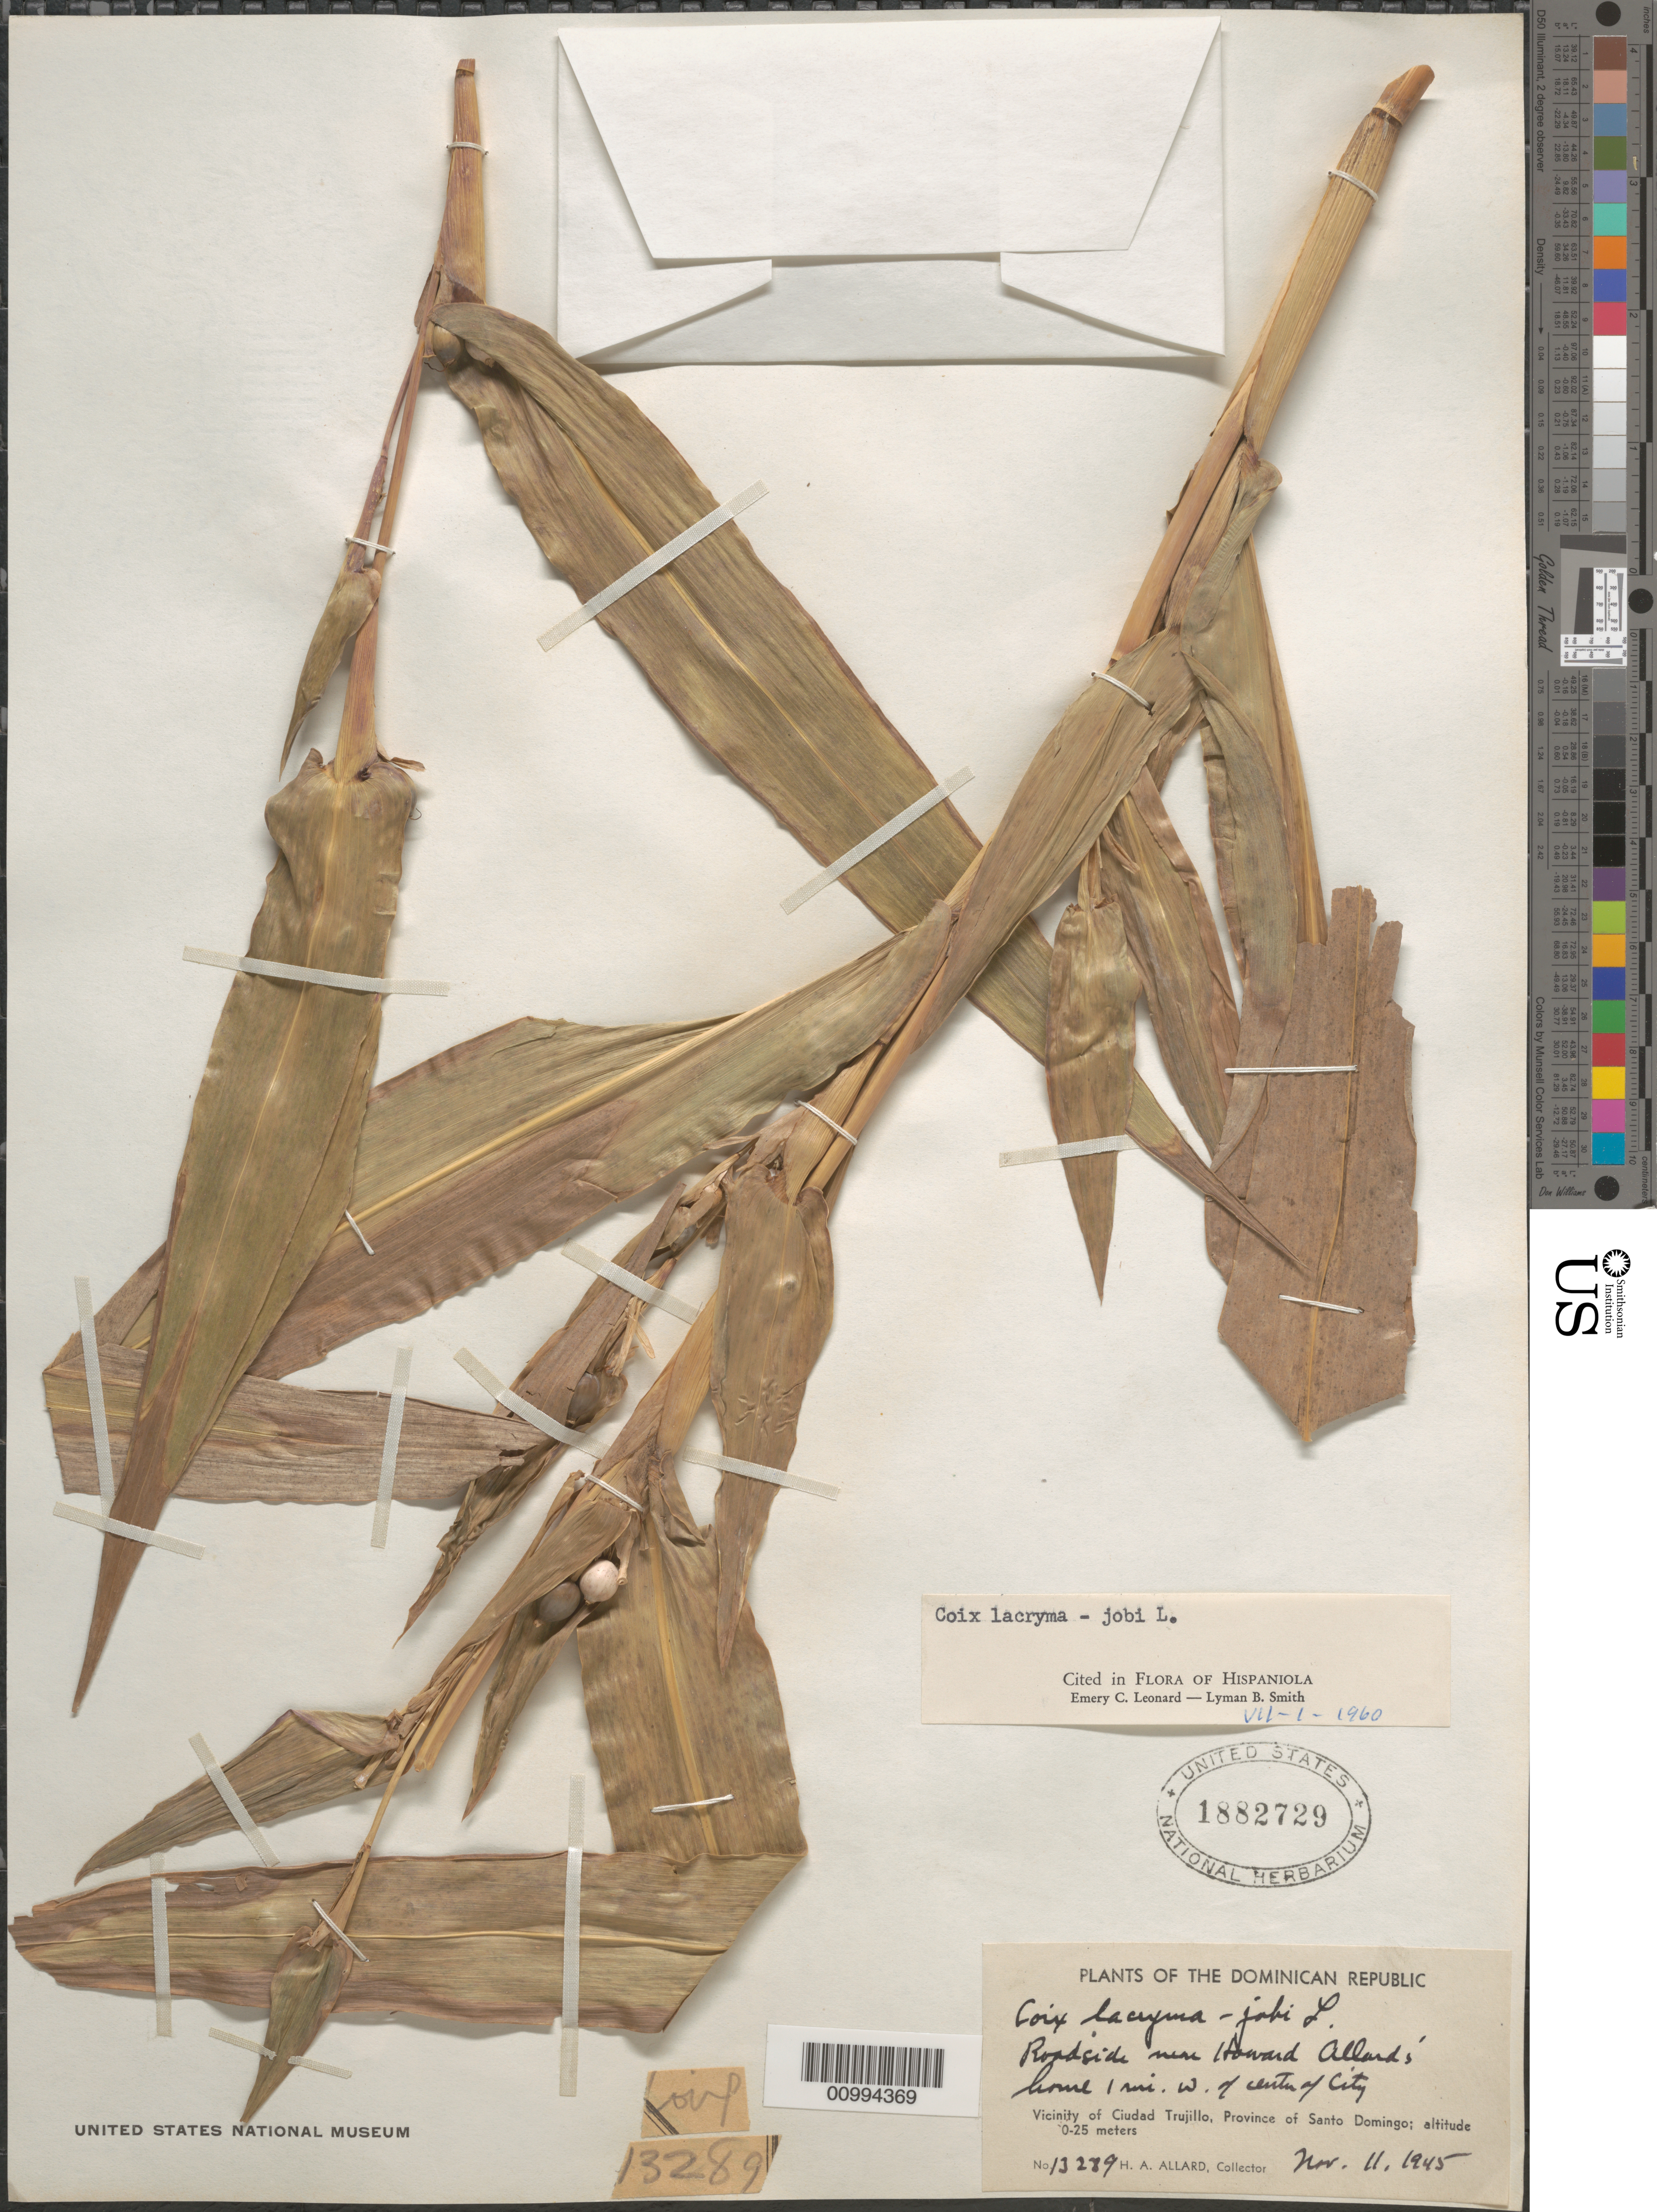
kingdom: Plantae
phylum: Tracheophyta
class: Liliopsida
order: Poales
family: Poaceae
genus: Coix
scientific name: Coix lacryma-jobi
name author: L.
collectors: H. A. Allard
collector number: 13289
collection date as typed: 11 Nov 1945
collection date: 1945-11-11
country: Dominican Republic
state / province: Distrito Nacional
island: Hispaniola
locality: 1 mile west of center of Santo Domingo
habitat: roadside near home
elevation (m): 0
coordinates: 0 N, 0 E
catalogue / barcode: US 1882729